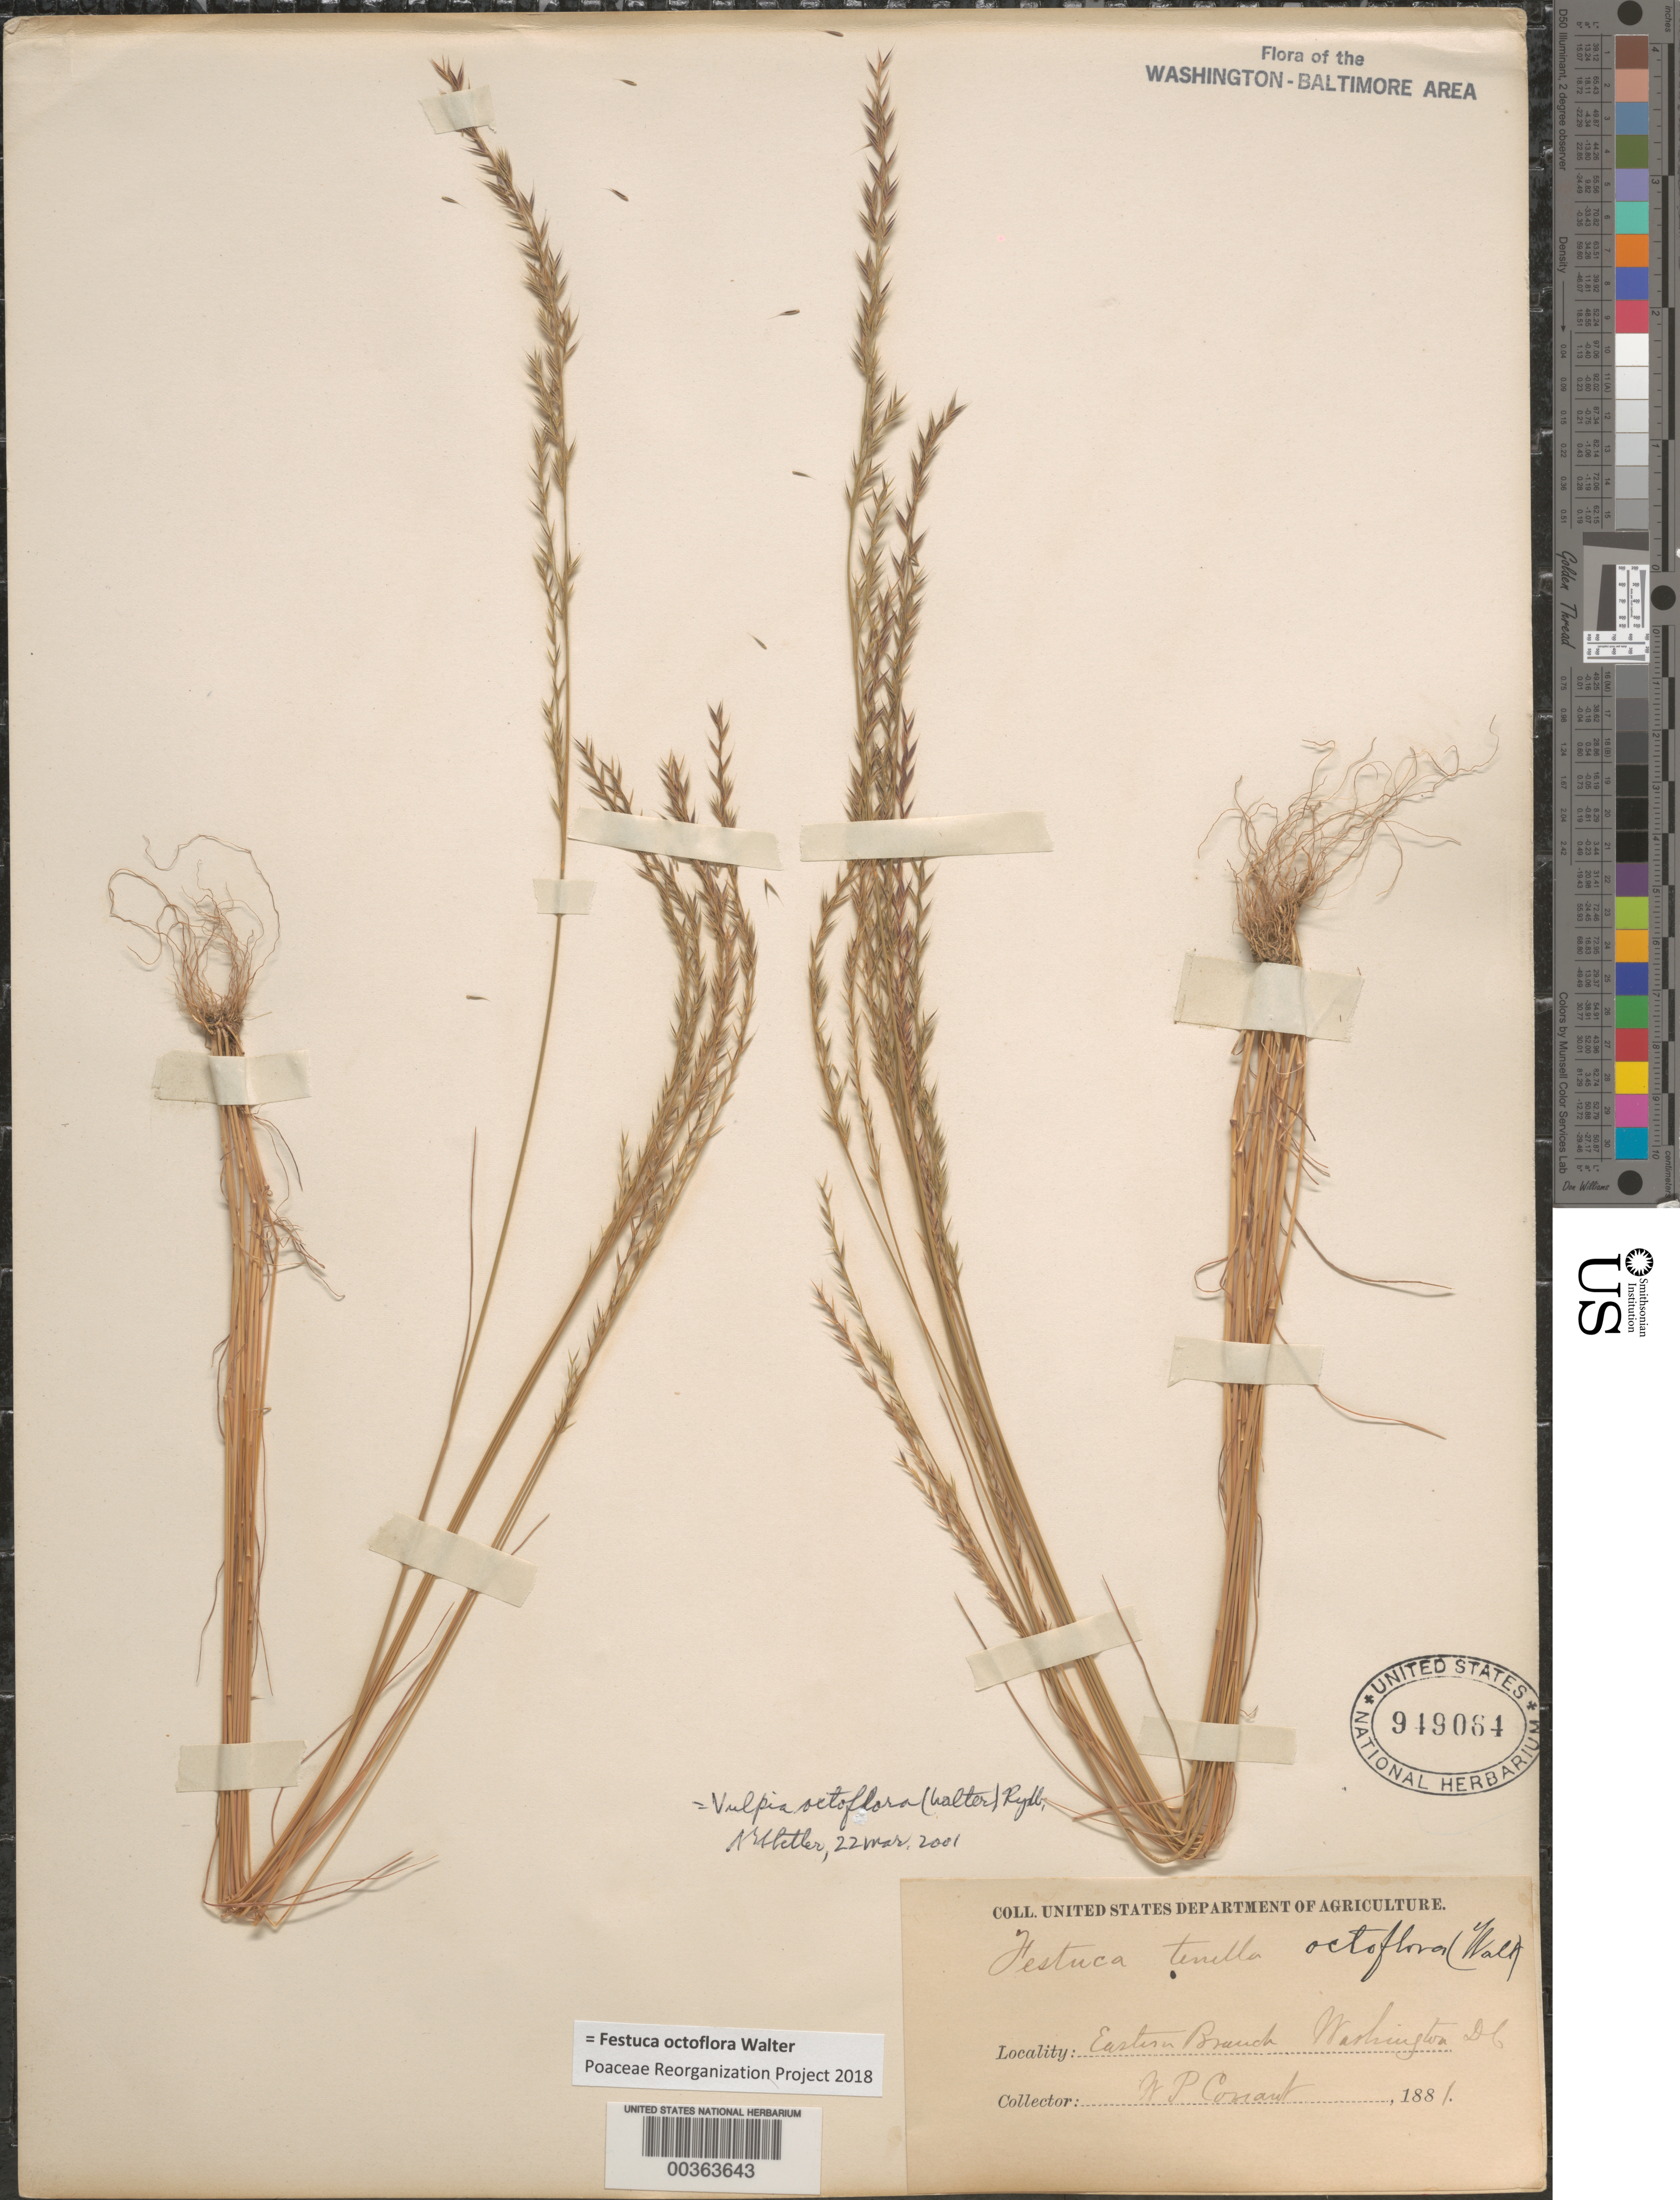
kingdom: Plantae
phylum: Tracheophyta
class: Liliopsida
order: Poales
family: Poaceae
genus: Festuca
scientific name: Festuca octoflora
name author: Walter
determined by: Poaceae Reorganization Project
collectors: W. P. Conant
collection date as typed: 1881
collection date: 1881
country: United States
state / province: District of Columbia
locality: Eastern Branch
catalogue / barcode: US 949064